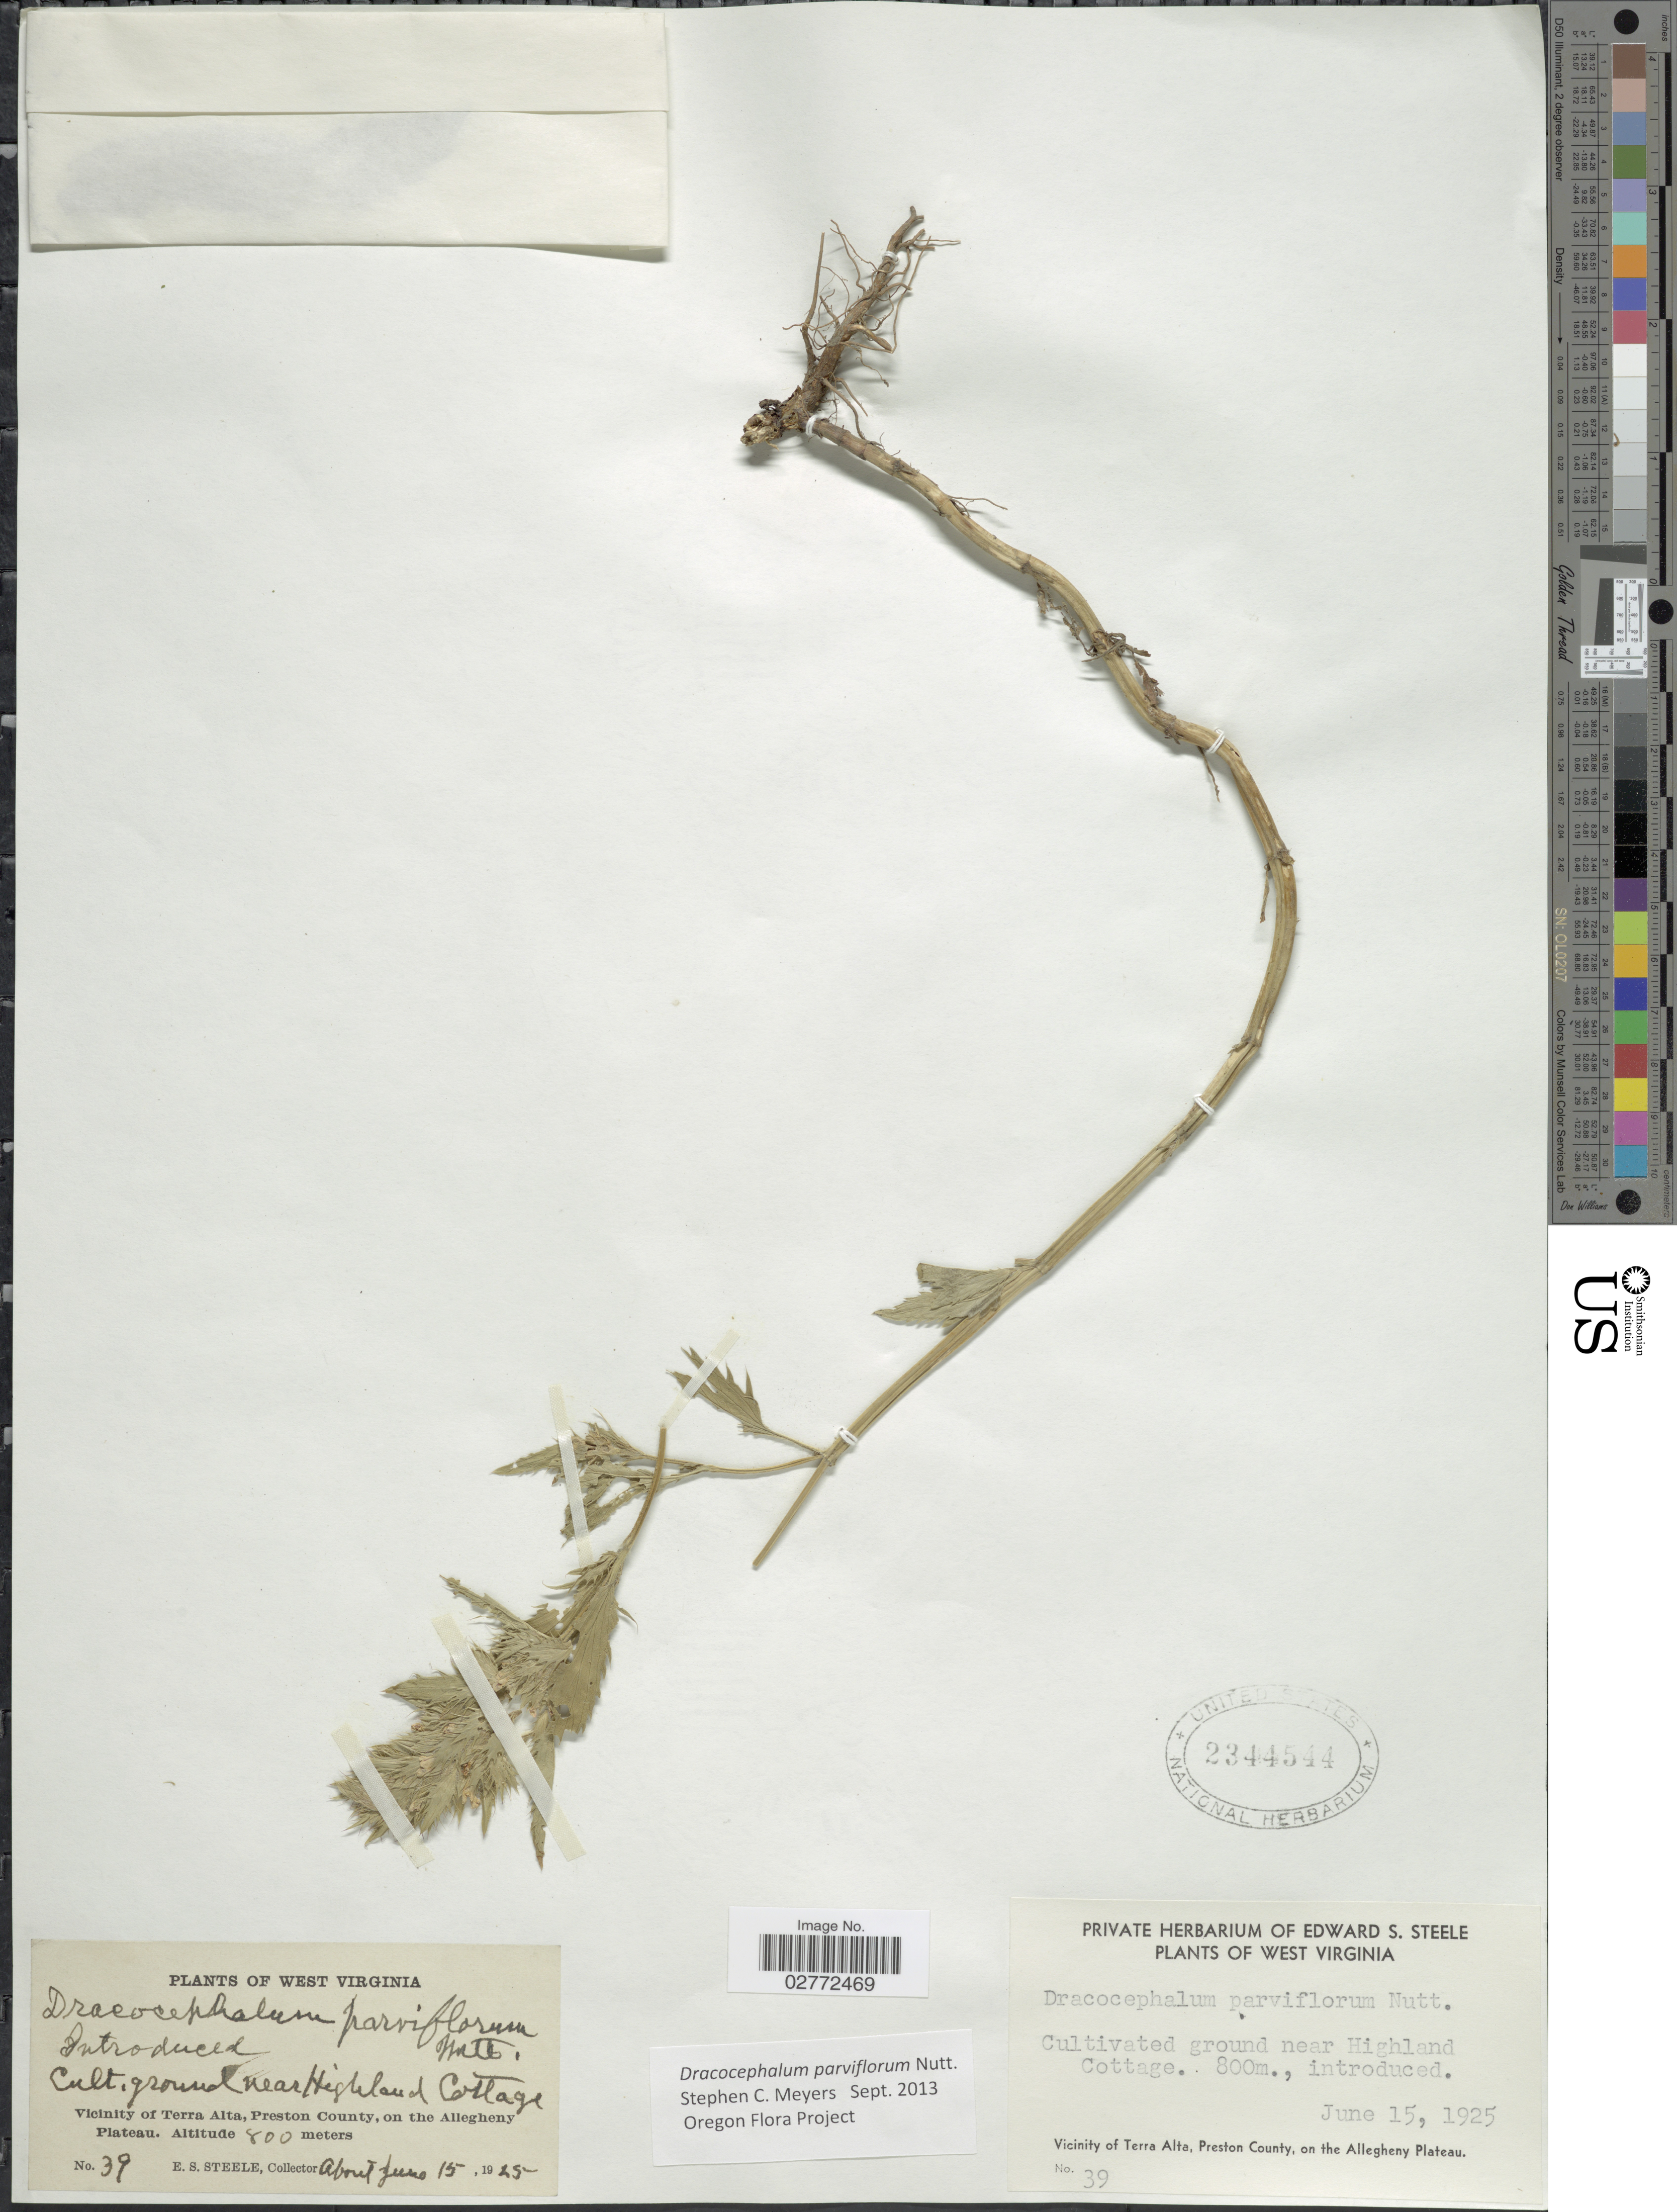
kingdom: Plantae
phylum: Tracheophyta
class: Magnoliopsida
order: Lamiales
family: Lamiaceae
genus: Dracocephalum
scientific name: Dracocephalum parviflorum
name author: Nutt.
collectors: E. Steele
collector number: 39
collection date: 1925-06-15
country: United States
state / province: West Virginia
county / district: Preston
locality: Cultivated ground near Highland Cottage. Vicinity of Terra Alta, Preston County, on the Allegheny Plateau.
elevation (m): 800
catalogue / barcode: US 2344544